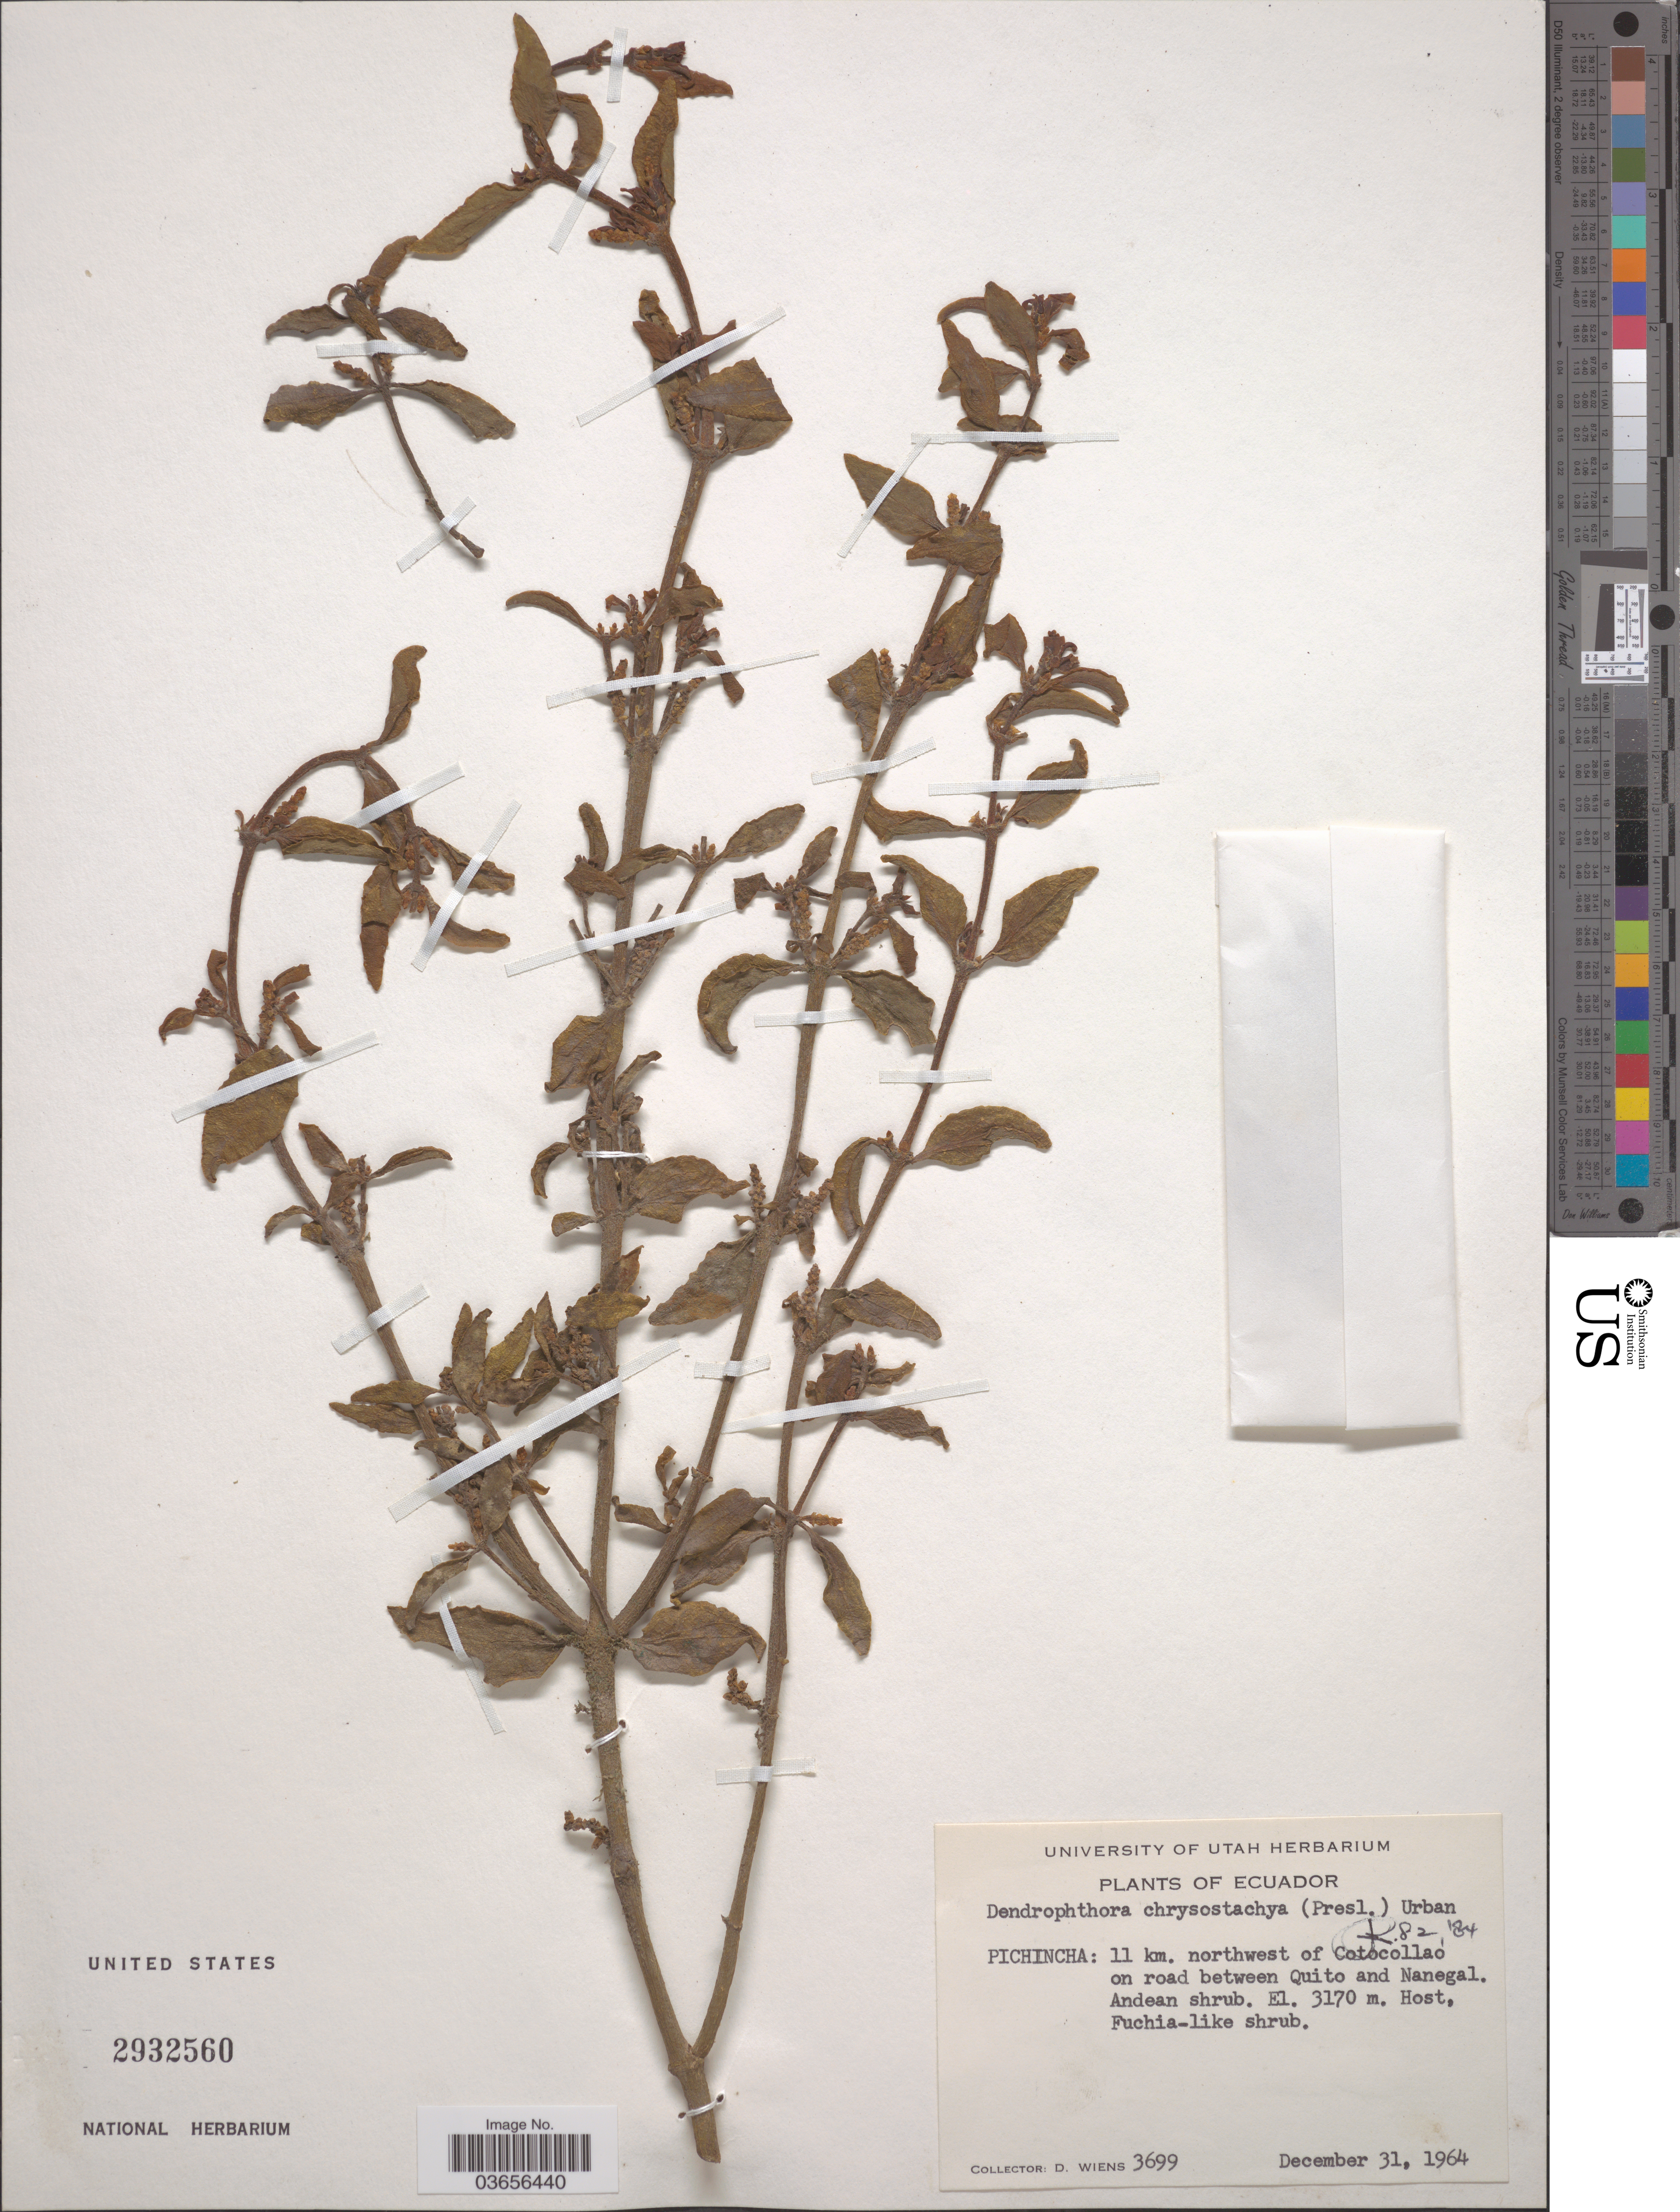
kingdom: Plantae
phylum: Tracheophyta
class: Magnoliopsida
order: Santalales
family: Viscaceae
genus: Dendrophthora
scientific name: Dendrophthora chrysostachya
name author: Urb.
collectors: D. Wiens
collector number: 3699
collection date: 1964-12-31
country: Ecuador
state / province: Pichincha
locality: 11 km. northwest of Cotocollao on road between Quito and Nanegal. Andean shrub.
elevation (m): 3170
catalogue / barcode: US 2932560